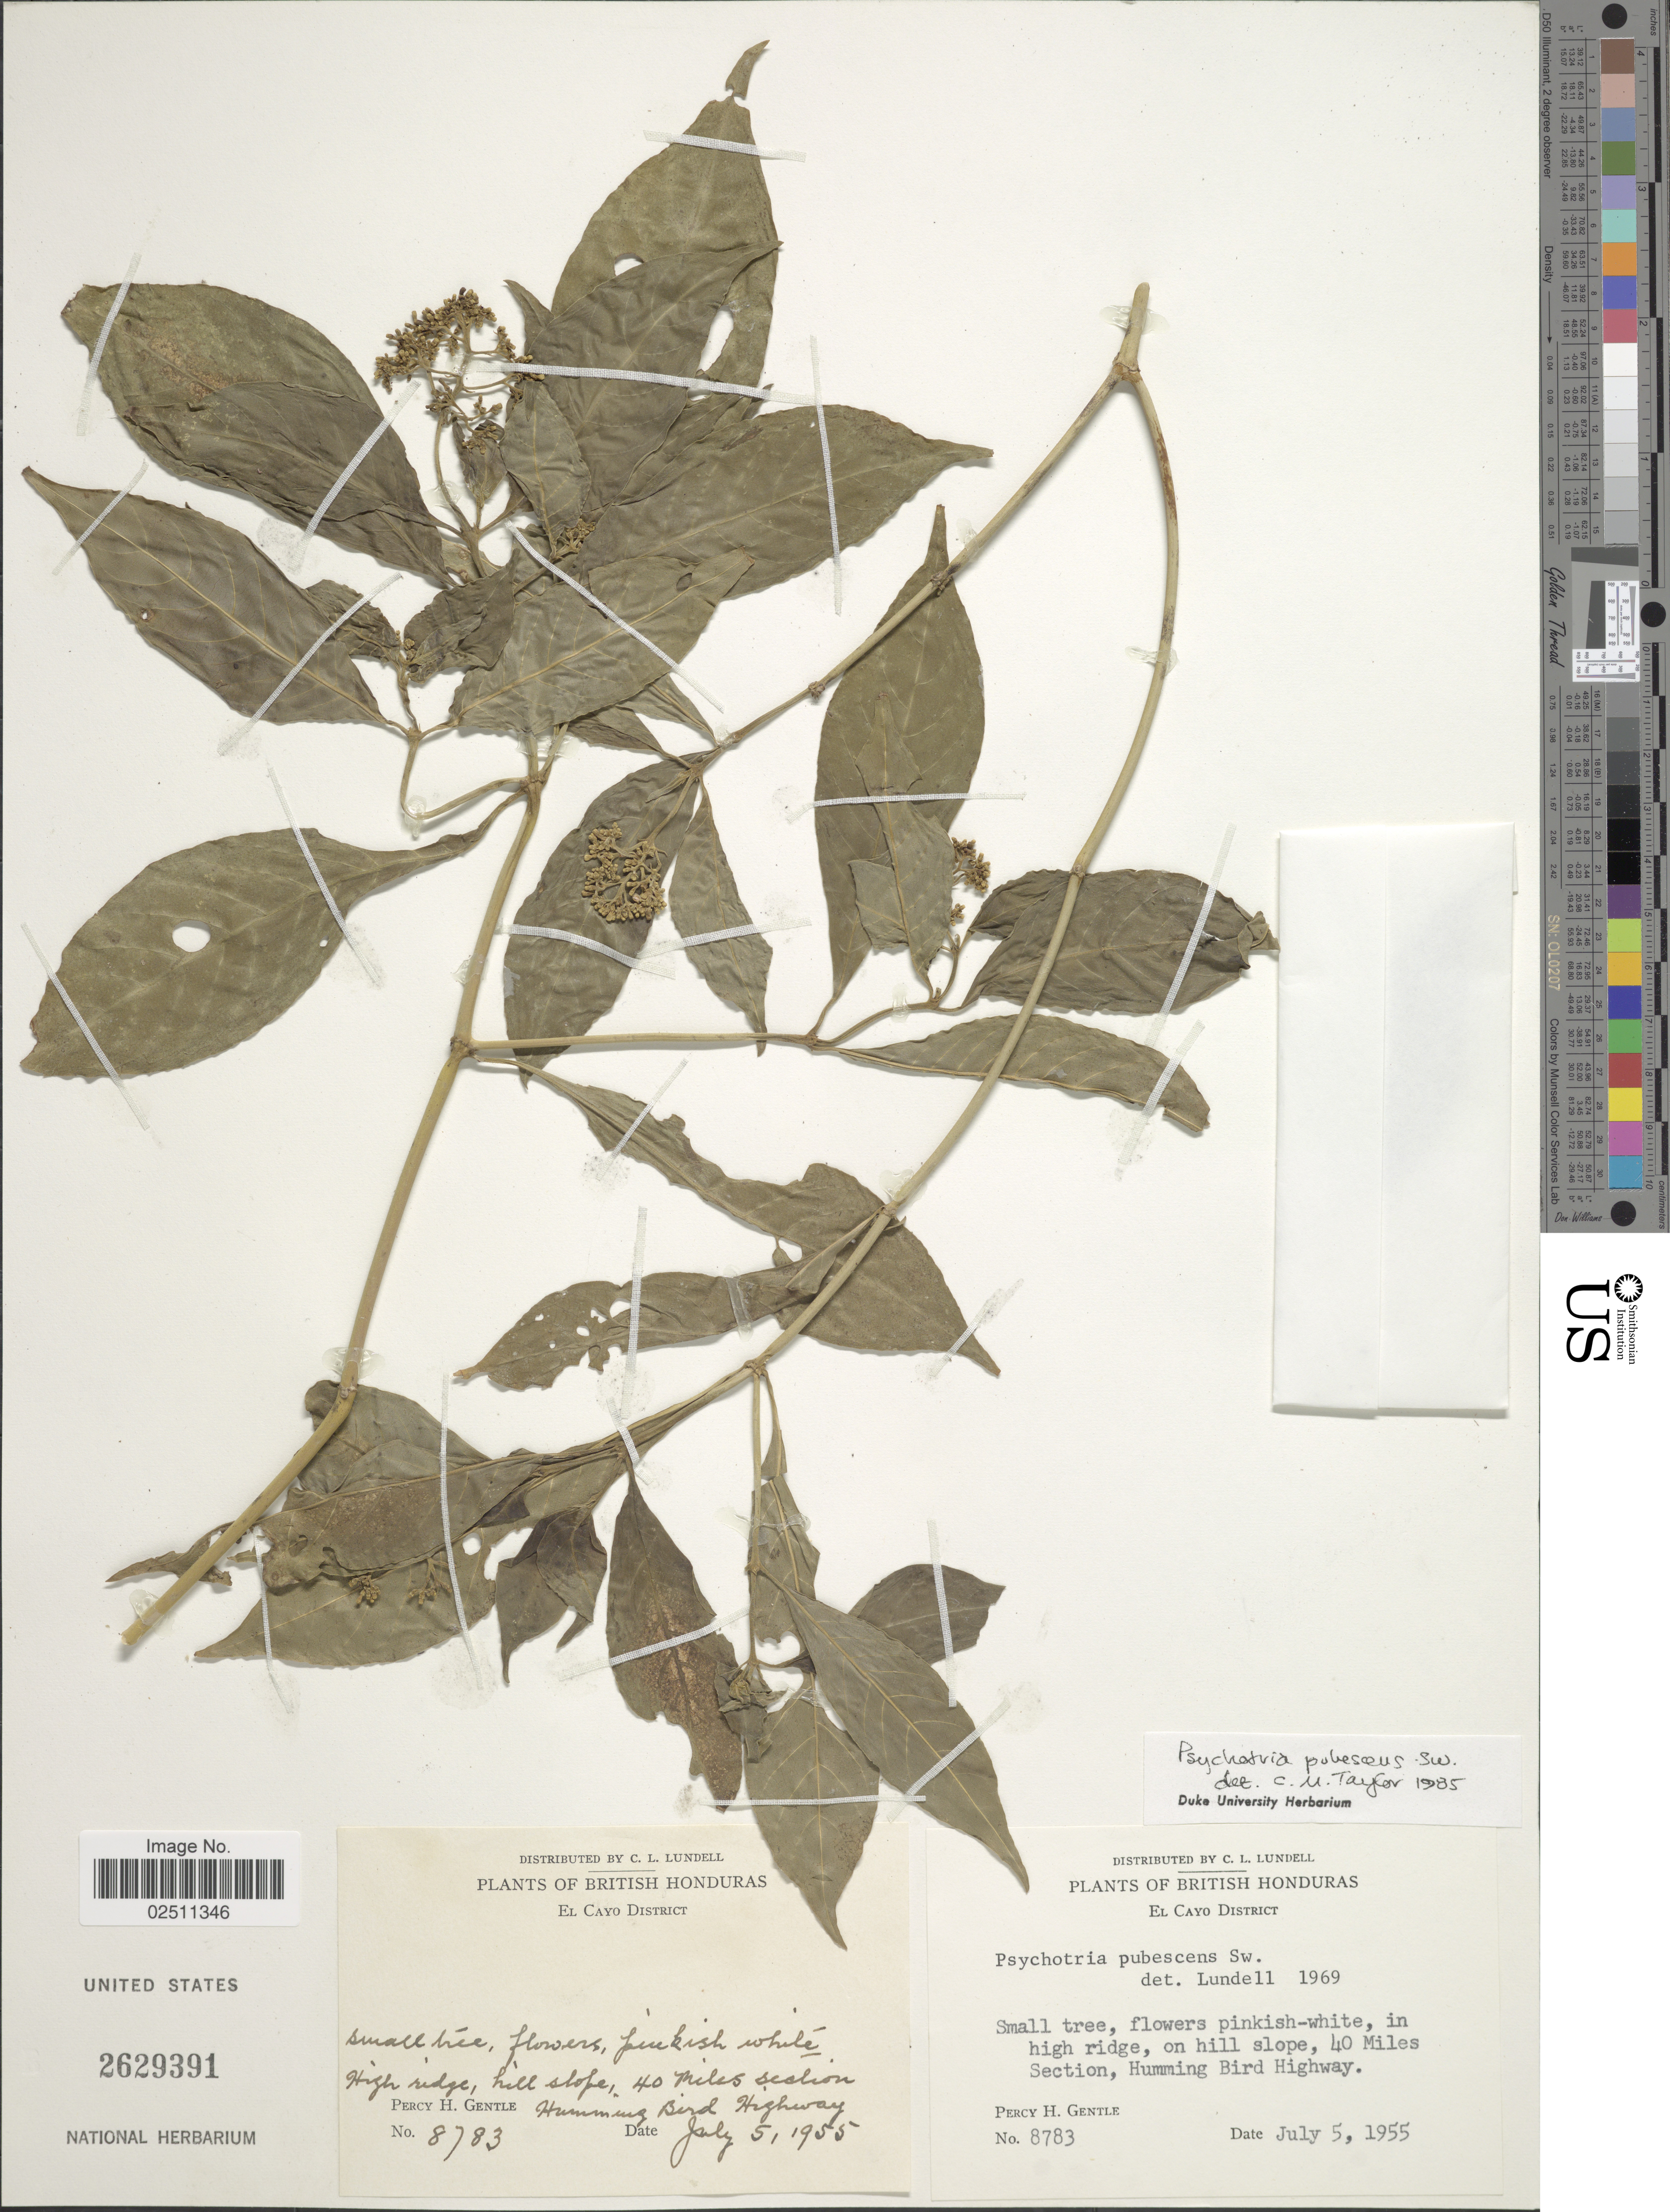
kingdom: Plantae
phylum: Tracheophyta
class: Magnoliopsida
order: Gentianales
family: Rubiaceae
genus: Psychotria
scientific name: Psychotria pubescens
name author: Sw.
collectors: P. H. Gentle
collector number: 8783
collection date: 1955-07-05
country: Belize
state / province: Cayo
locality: El Cayo District, in high ridge, on hill slope, 40 miles Section, Humming Bird Highway, British Honduras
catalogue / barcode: US 2629391